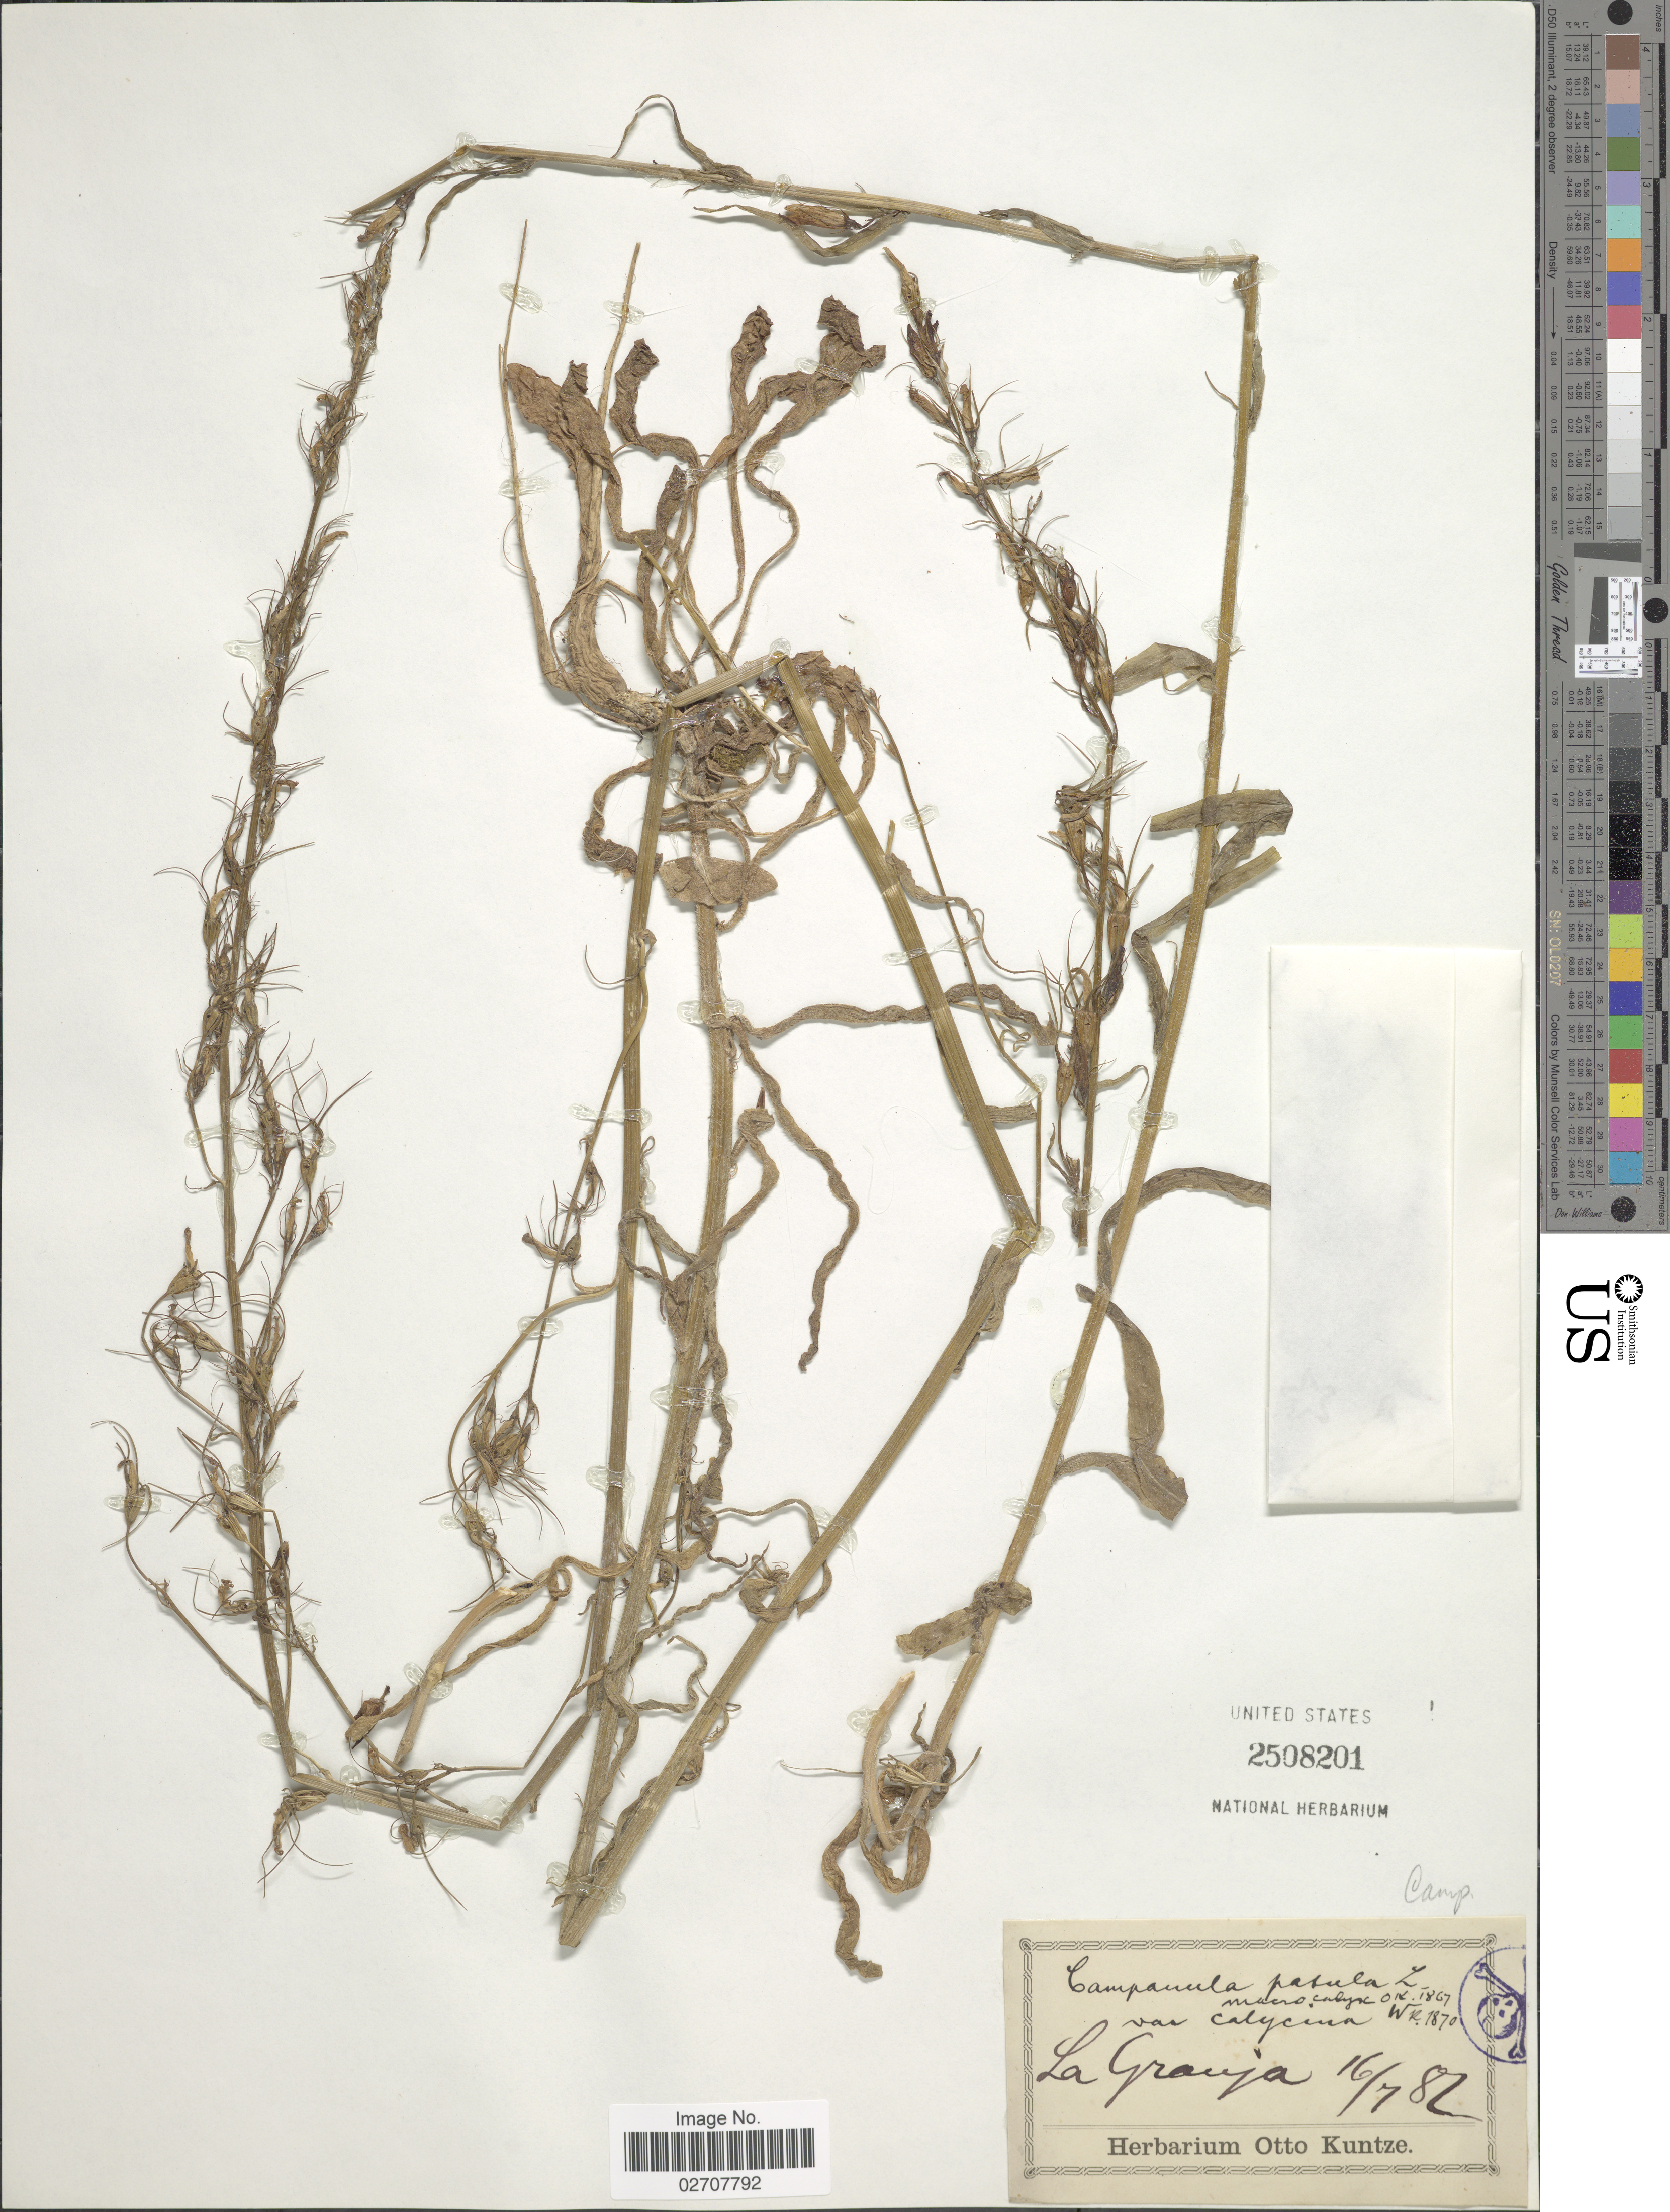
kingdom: Plantae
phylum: Tracheophyta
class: Magnoliopsida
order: Asterales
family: Campanulaceae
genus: Campanula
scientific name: Campanula patula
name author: L.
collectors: ex herb. Otto Kuntze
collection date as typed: Transcribed d/m/y: 16/7/82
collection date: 1882-07-16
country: Spain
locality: La Granja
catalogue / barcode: US 2508201